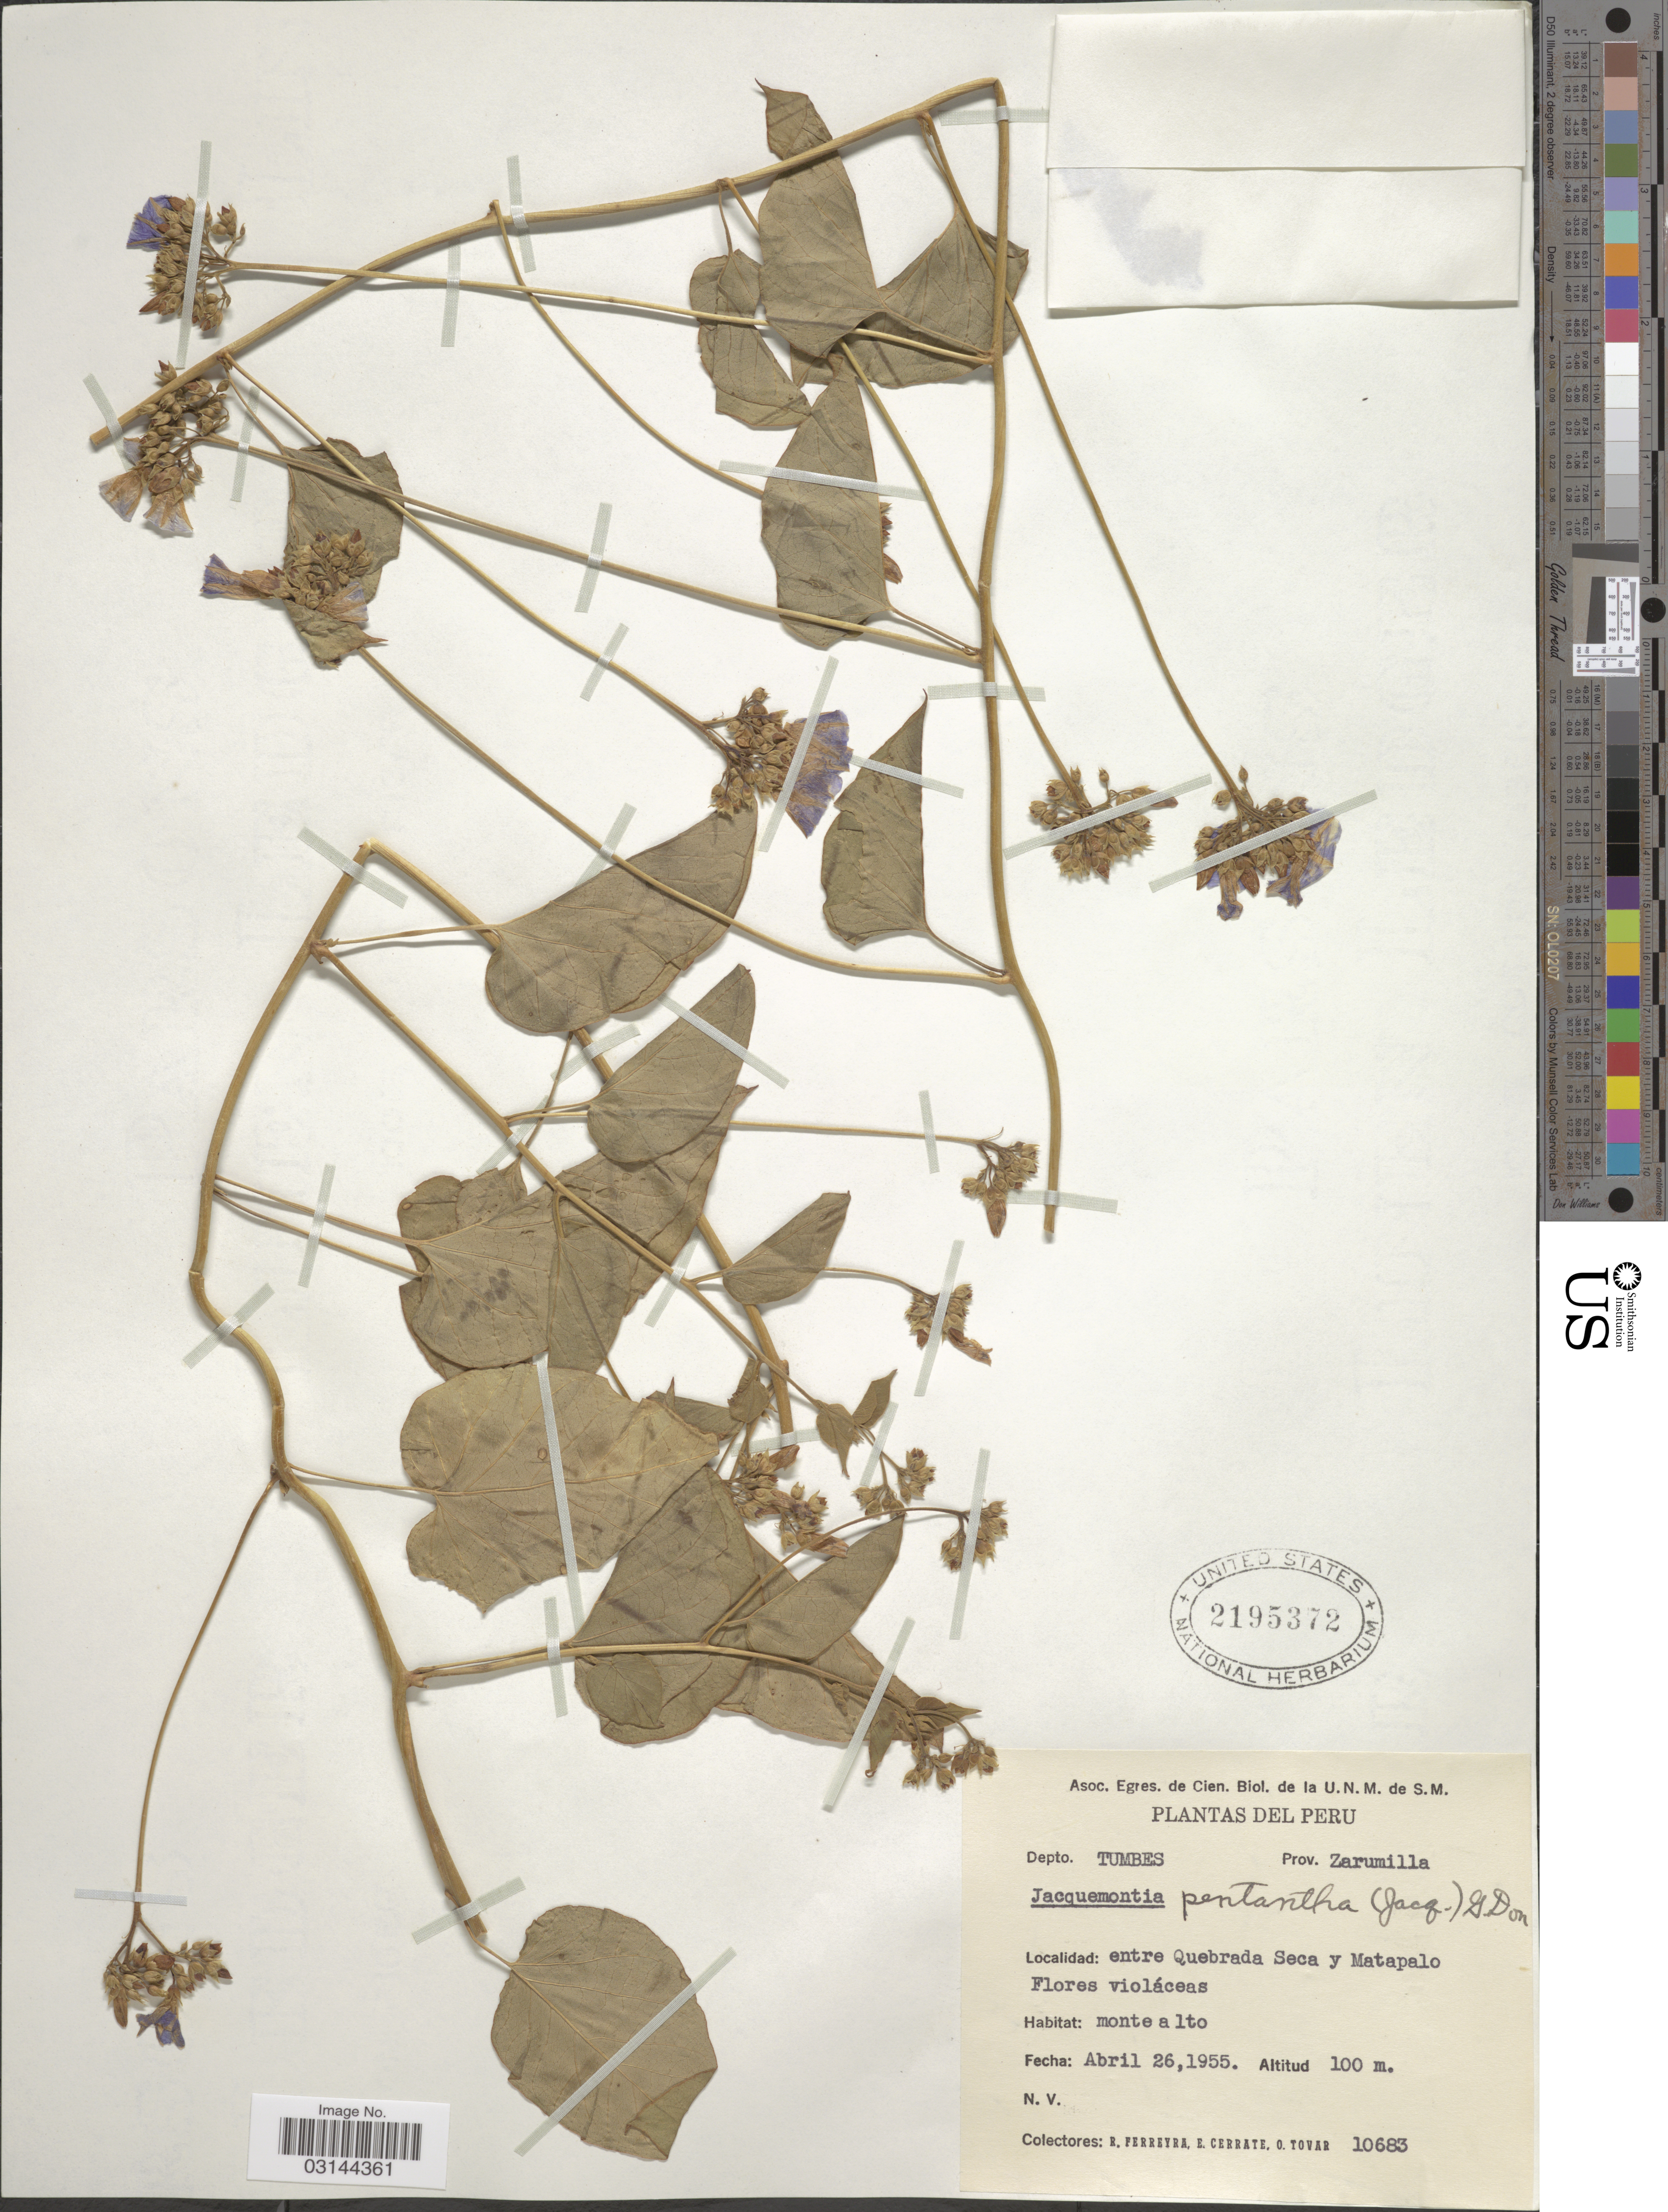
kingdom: Plantae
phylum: Tracheophyta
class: Magnoliopsida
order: Solanales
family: Convolvulaceae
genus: Jacquemontia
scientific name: Jacquemontia pentanthos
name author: (Jacq.) G. Don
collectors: R. A. Ferreyra, E. Cerrate & Ó. Tovar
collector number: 10683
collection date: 1955-04-26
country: Peru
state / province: Tumbes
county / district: Zarumilla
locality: Depto. Tumbes. Prov. Zarumilla. Entre Quebrada Seca y Matapalo.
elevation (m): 100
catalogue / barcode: US 2195372